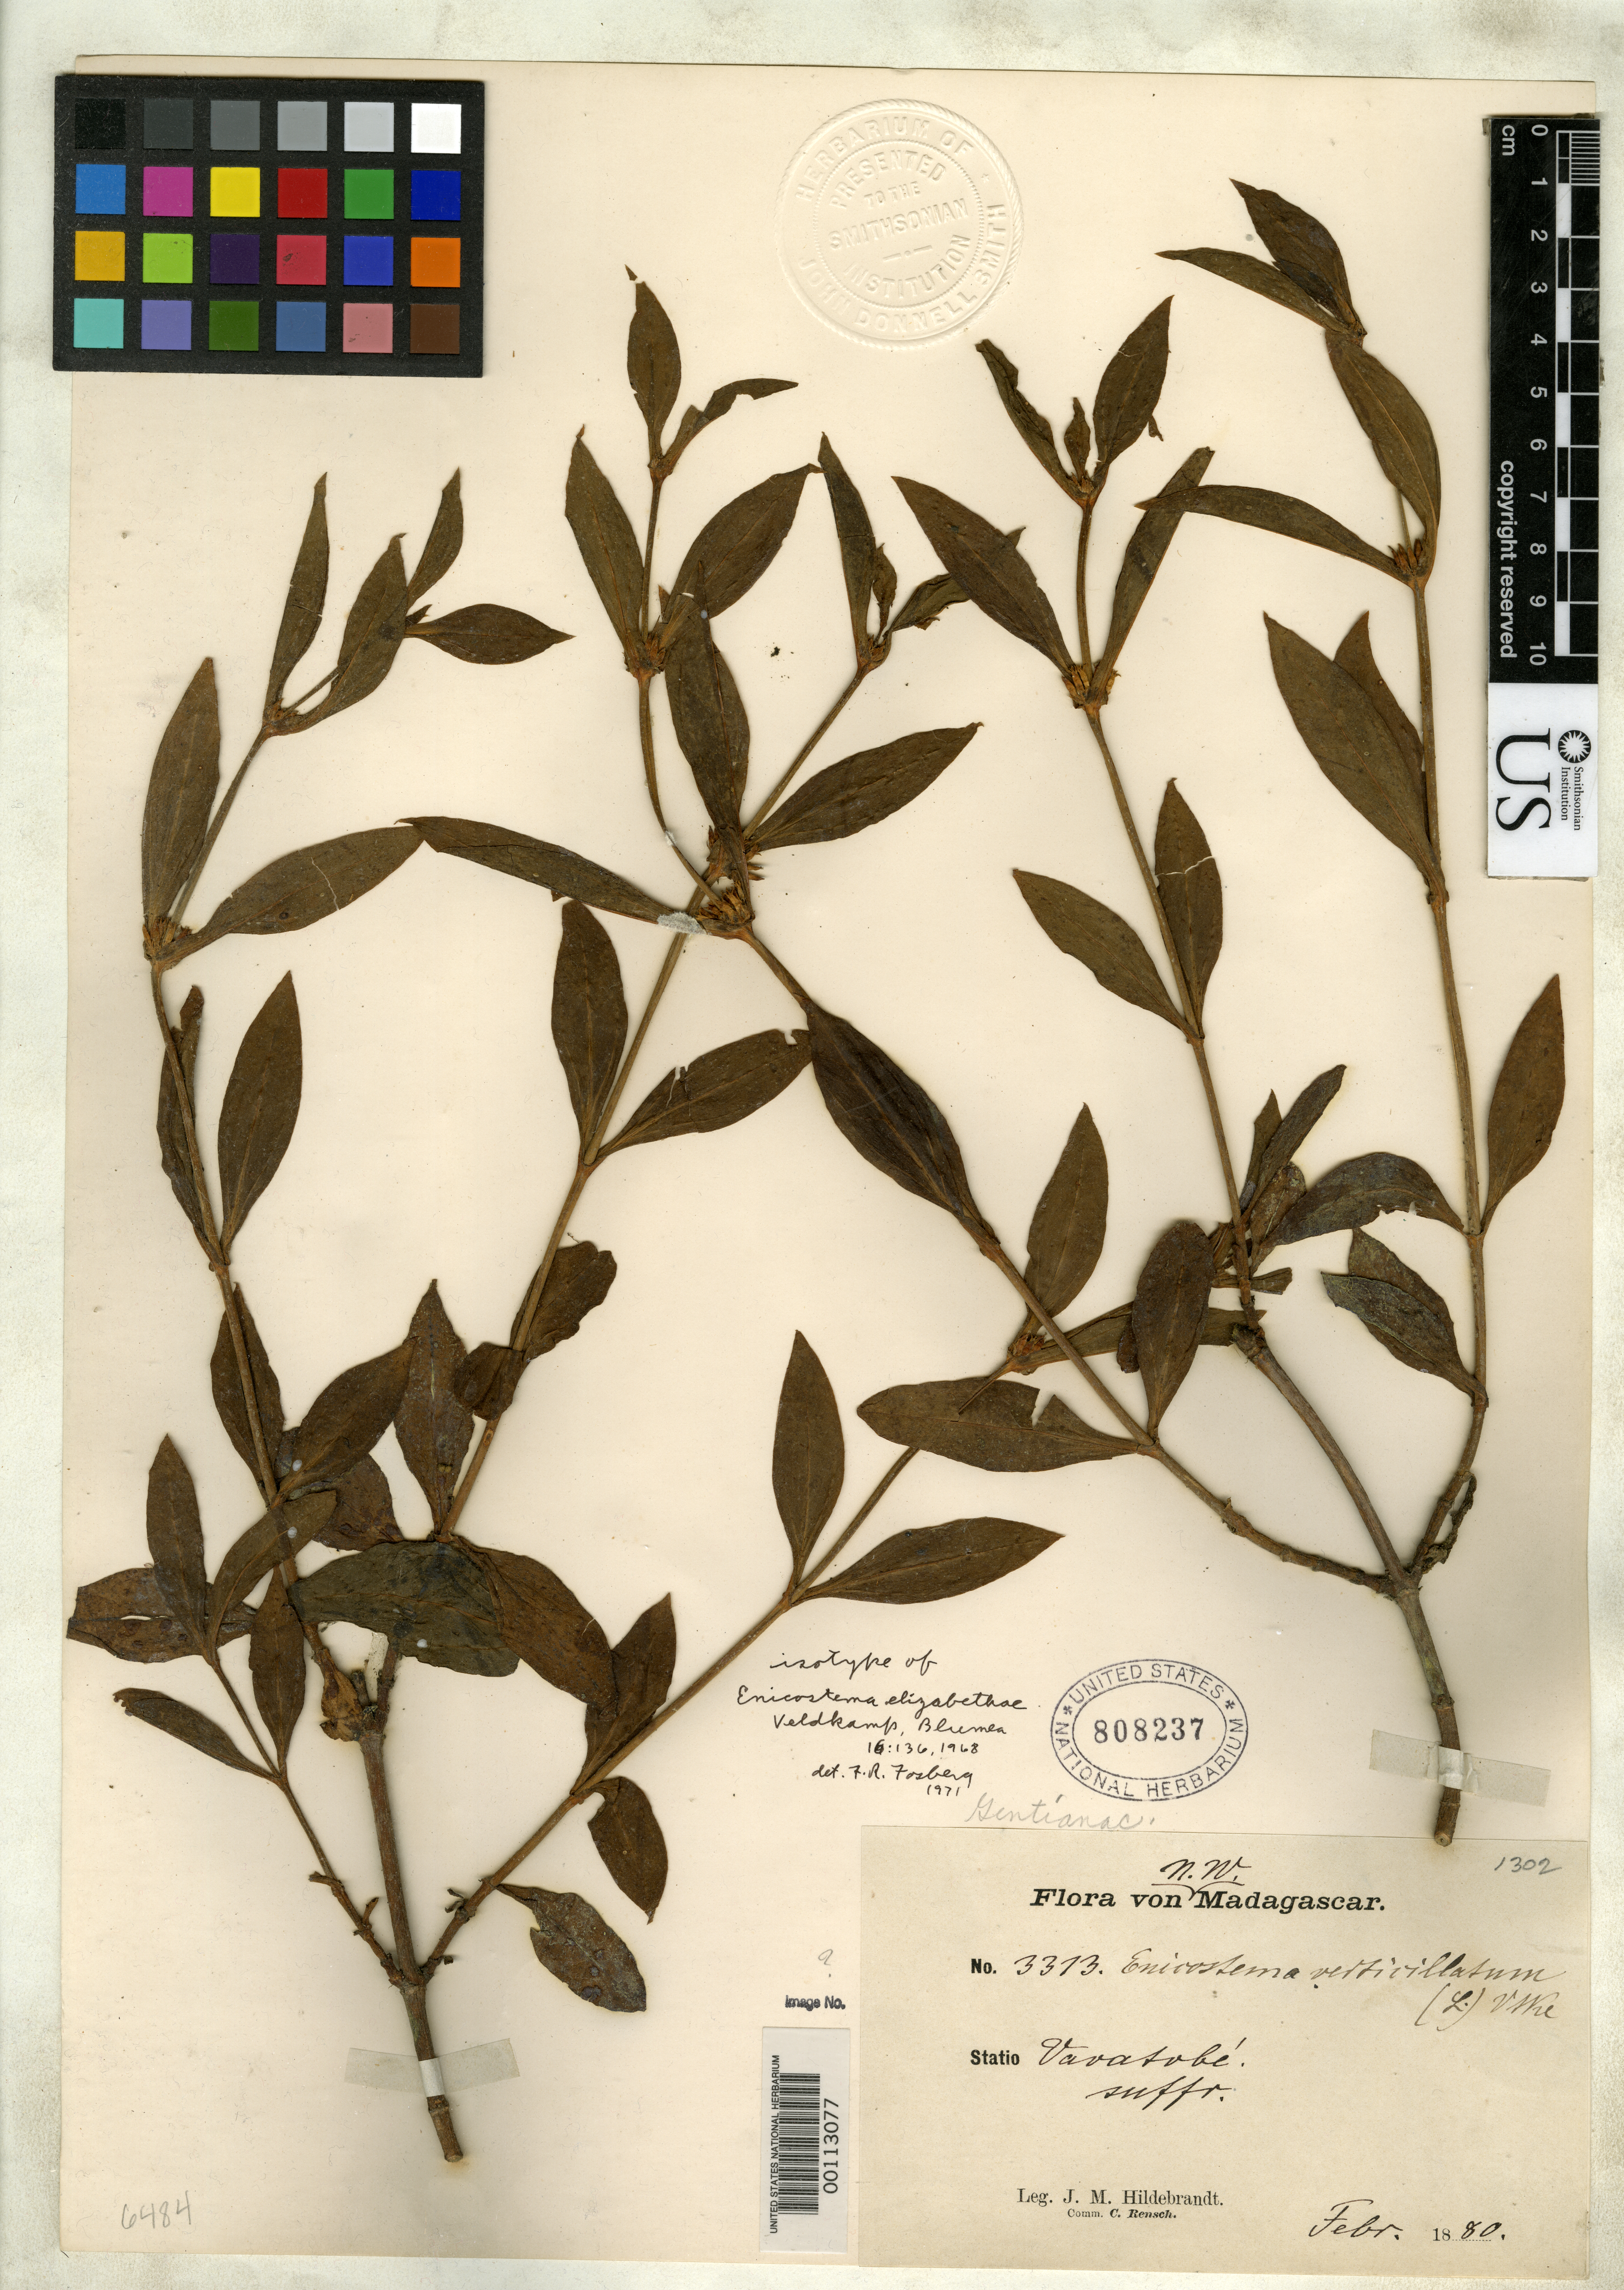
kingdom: Plantae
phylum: Tracheophyta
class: Magnoliopsida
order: Gentianales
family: Gentianaceae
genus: Enicostema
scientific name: Enicostema elizabethae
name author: Veldkamp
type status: Isotype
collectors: J. Hildebrandt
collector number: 3313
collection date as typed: Feb 1880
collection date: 1880-02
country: Madagascar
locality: Vauatobe.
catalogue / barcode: US 808237